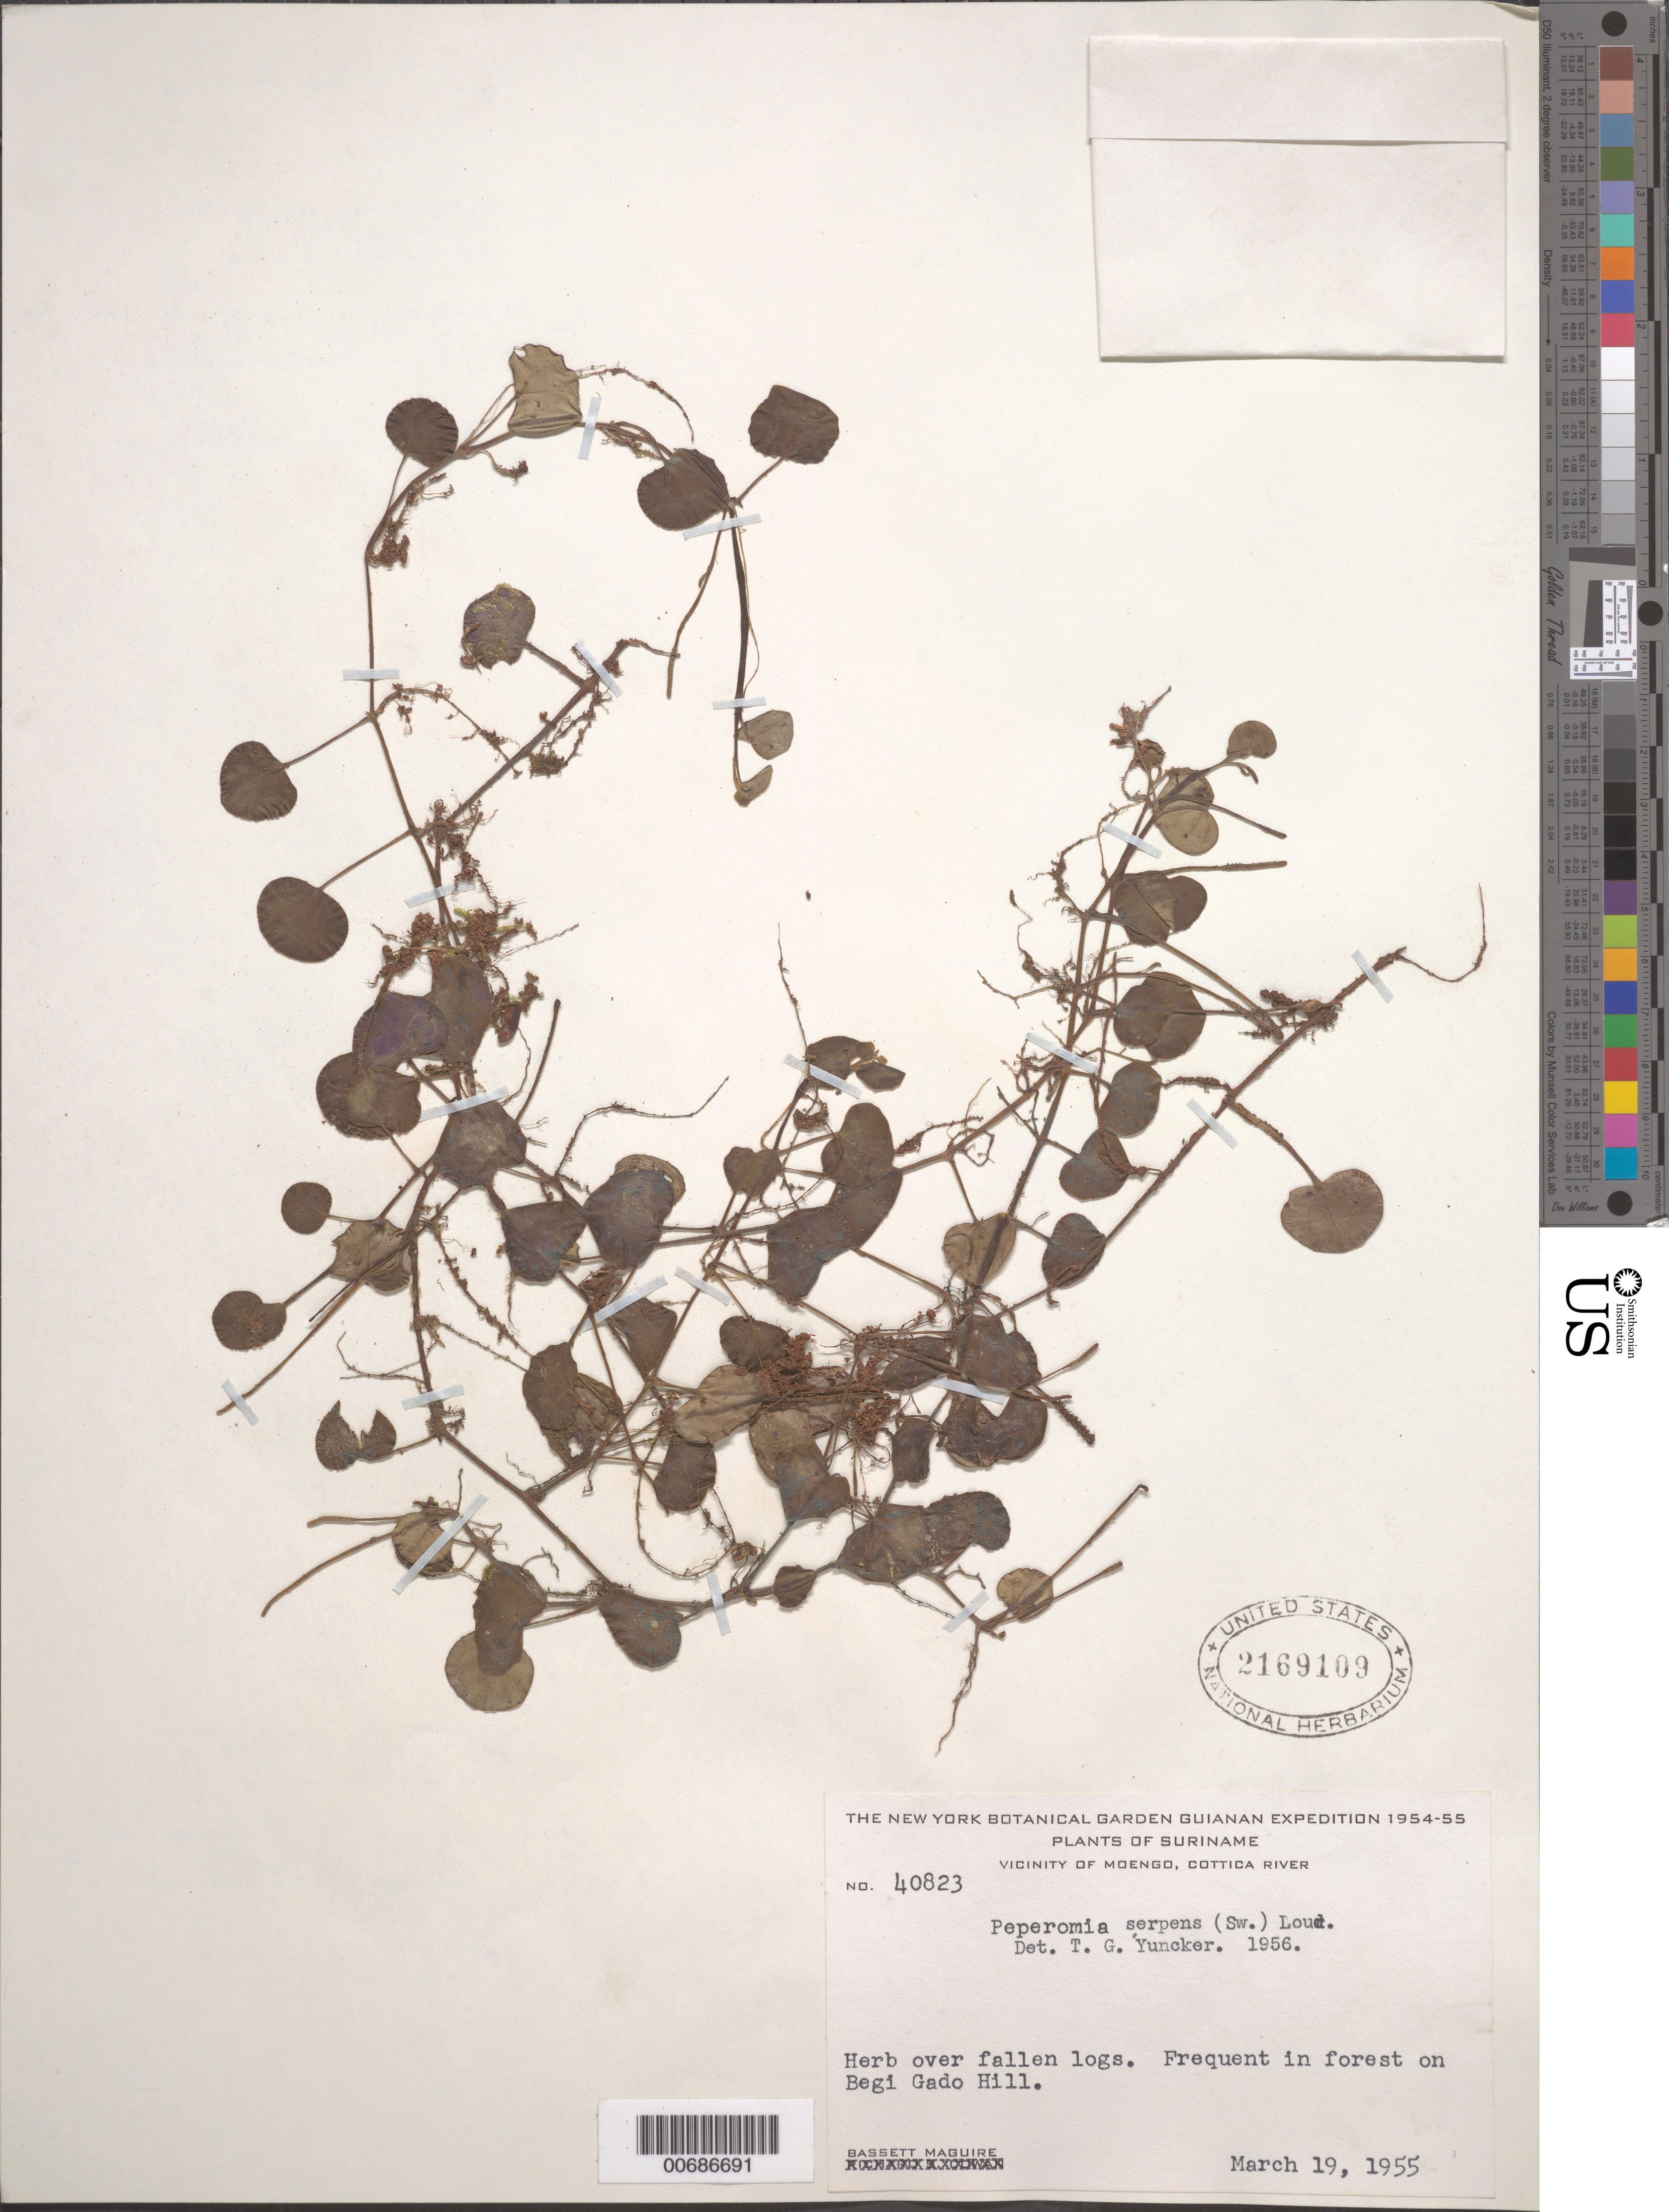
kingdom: Plantae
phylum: Tracheophyta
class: Magnoliopsida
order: Piperales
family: Piperaceae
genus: Peperomia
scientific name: Peperomia serpens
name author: (Sw.) Loudon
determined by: Yuncker, T. G.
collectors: B. Maguire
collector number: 40823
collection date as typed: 19-Mar-55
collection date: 1955-03-19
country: Suriname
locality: Cottica River, vic. of Moengo, Begi Gado Hill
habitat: Forest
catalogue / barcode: US 2169109